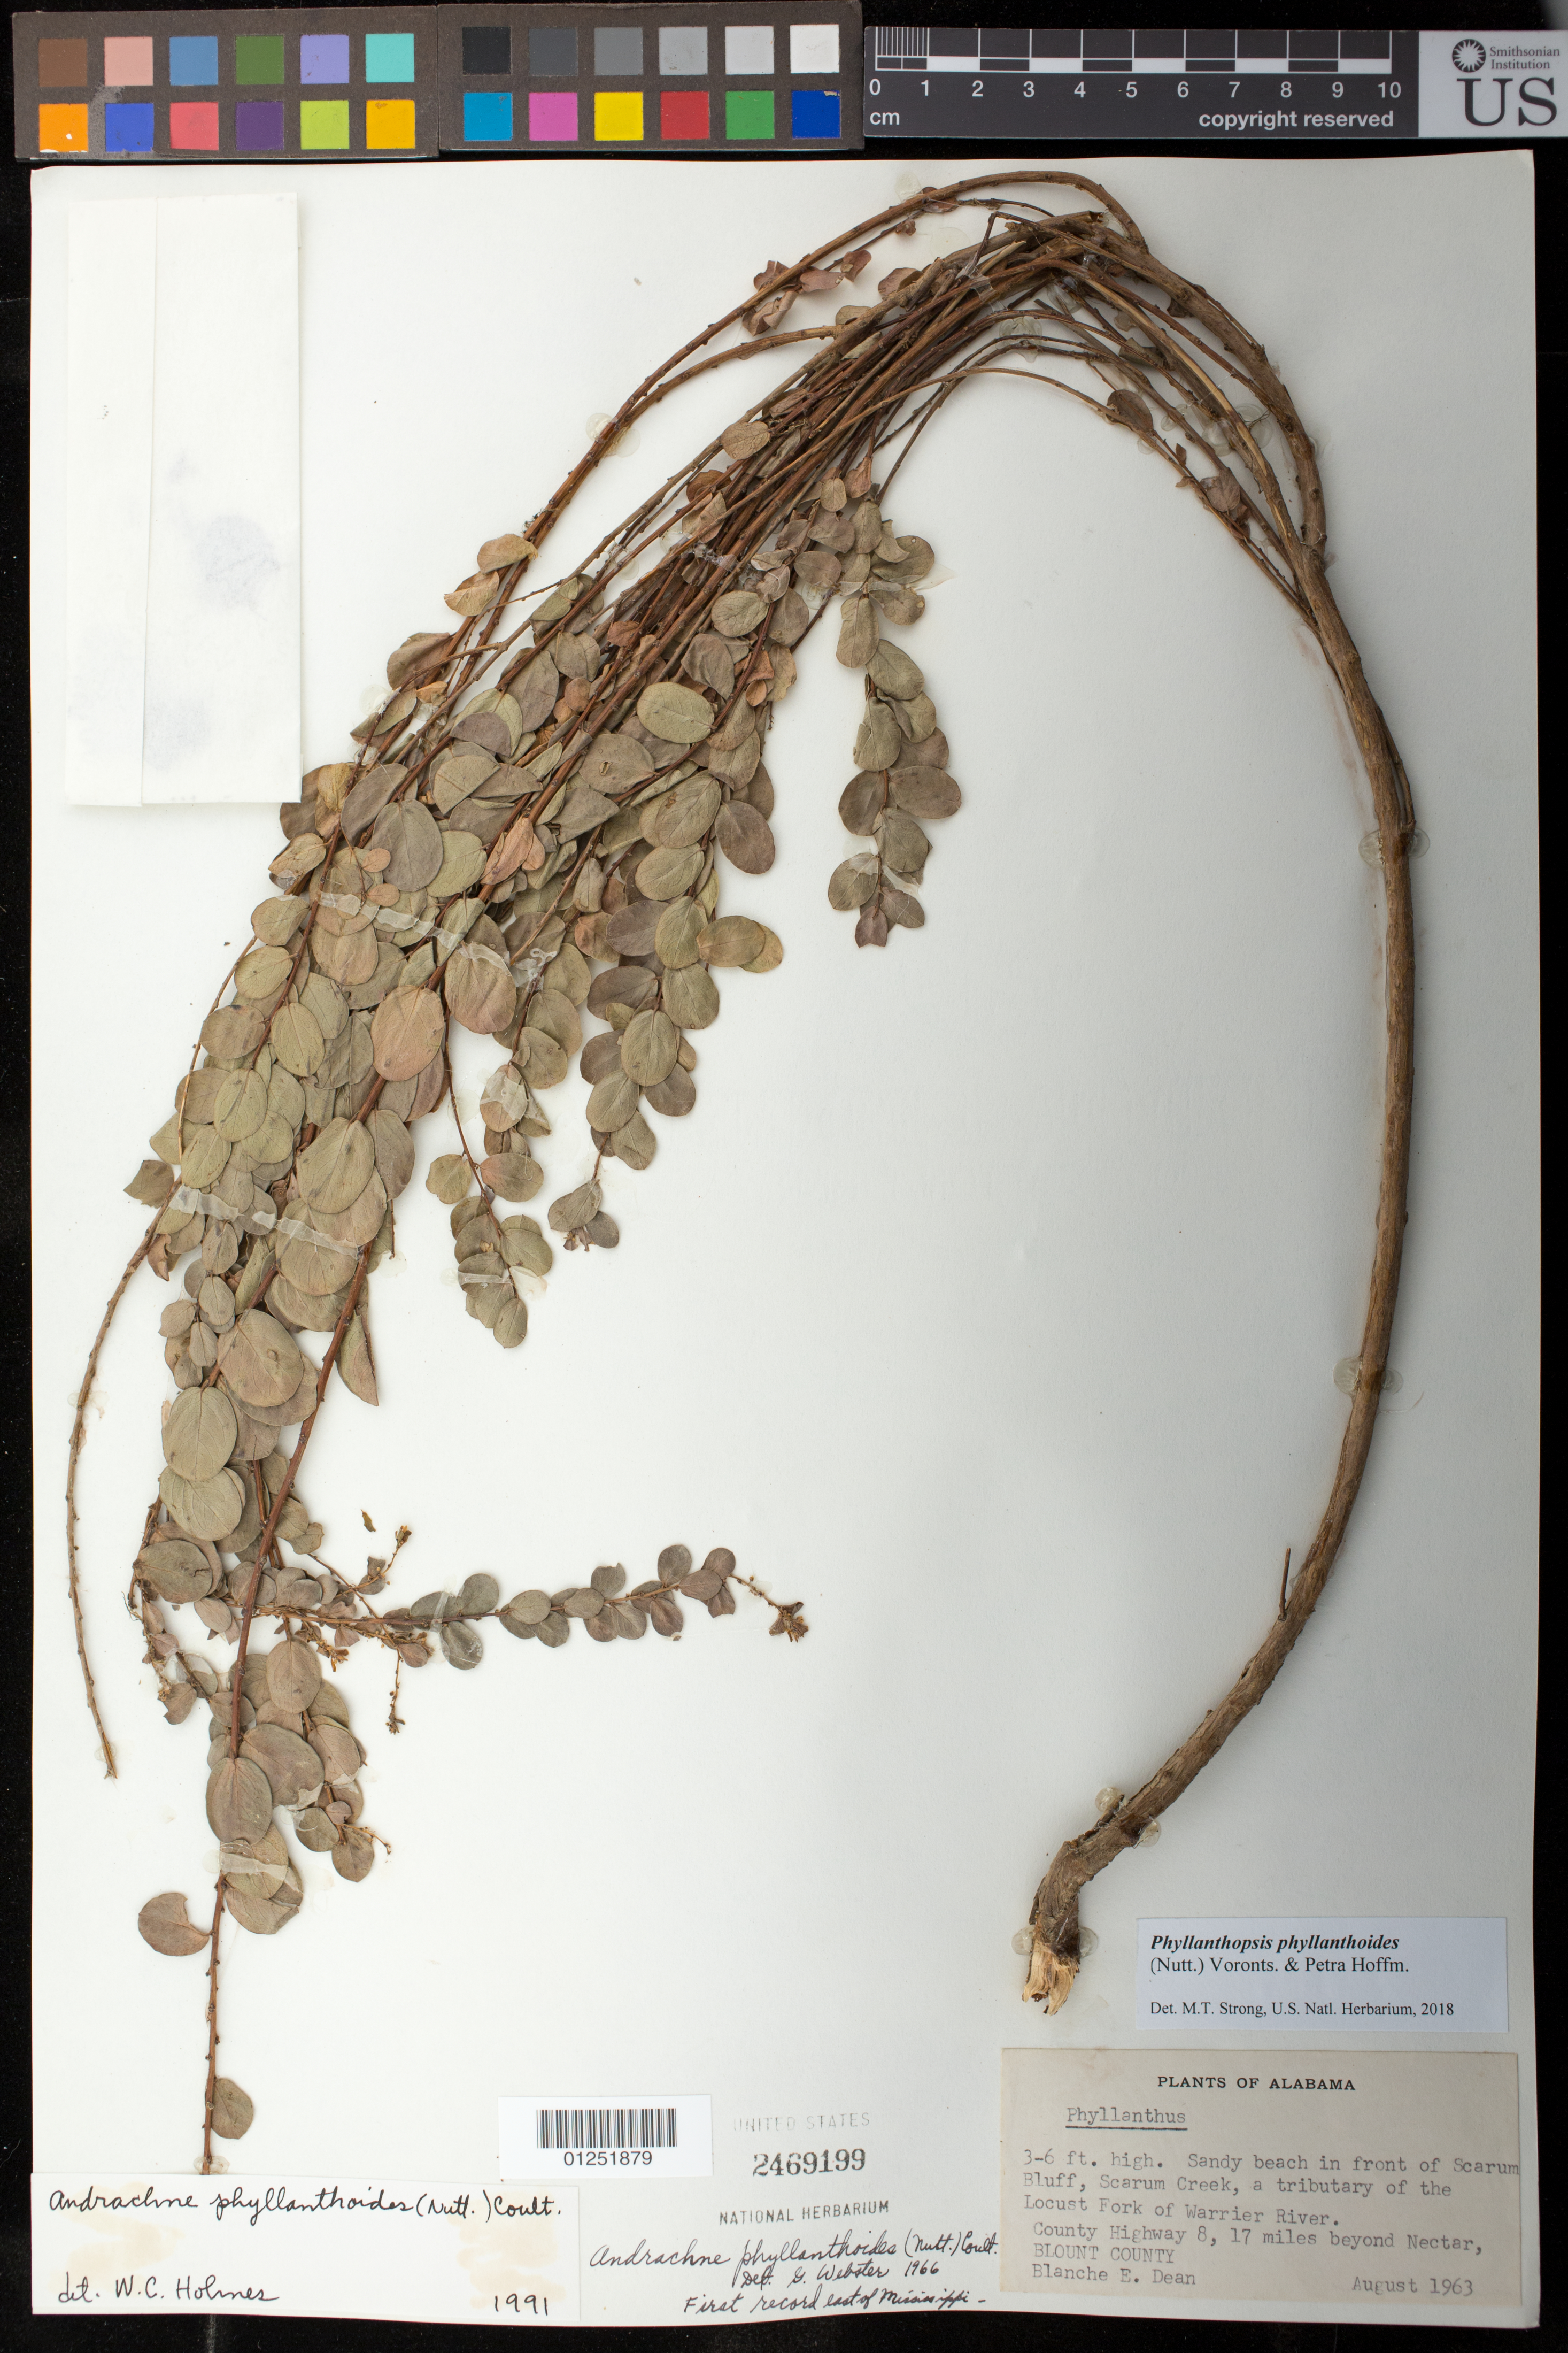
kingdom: Plantae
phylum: Tracheophyta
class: Magnoliopsida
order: Malpighiales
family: Phyllanthaceae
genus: Phyllanthopsis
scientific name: Phyllanthopsis phyllanthoides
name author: (Nutt.) Voronts. & Petra Hoffm.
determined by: Strong, M. T., (US), Smithsonian Institution - National Museum of Natural History (UNITED STATES)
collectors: B. Dean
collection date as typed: Aug 1963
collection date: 1963-08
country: United States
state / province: Alabama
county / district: Blount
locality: Front of Scarum Bluff, Scarum Creek, a tributary of the Locust Fork of Warrier River.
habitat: Sandy beach.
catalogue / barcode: US 2469199